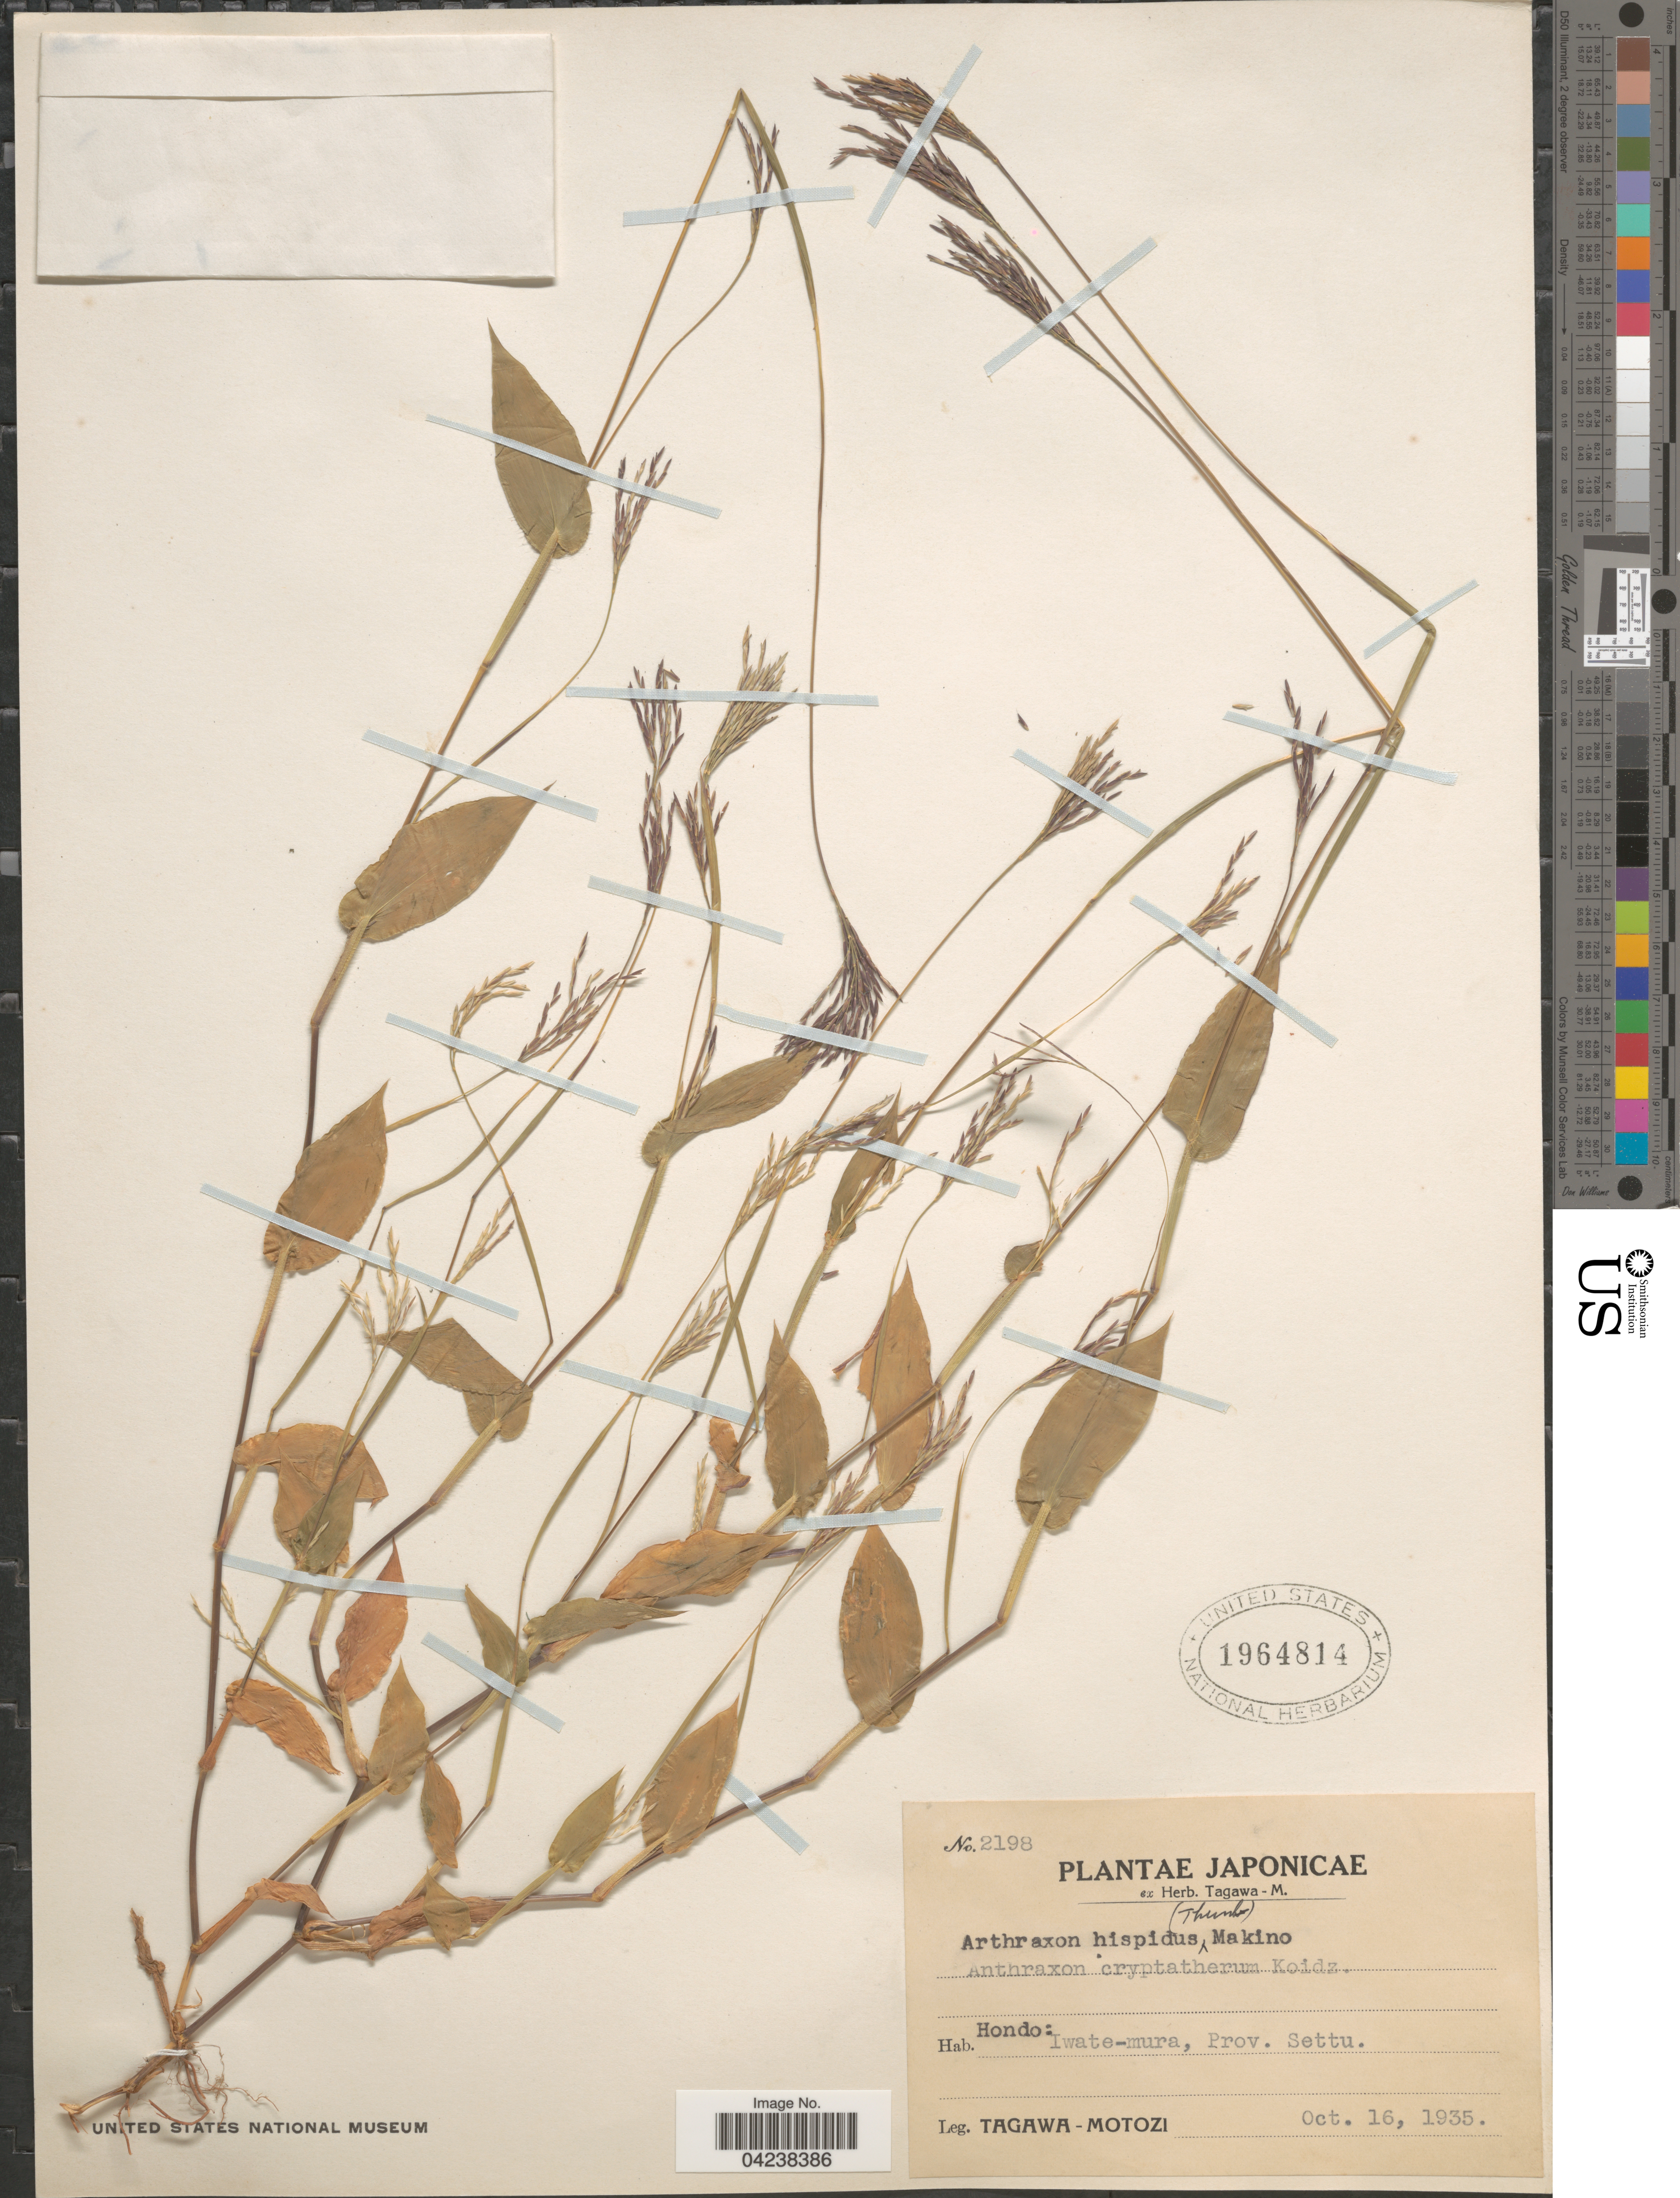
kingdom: Plantae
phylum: Tracheophyta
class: Liliopsida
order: Poales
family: Poaceae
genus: Arthraxon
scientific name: Arthraxon hispidus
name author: (Thunb.) Makino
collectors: M. Tagawa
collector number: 2198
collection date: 1935-10-16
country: Japan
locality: Hondo: Iwate-mura, Prov. Settu.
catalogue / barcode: US 1964814